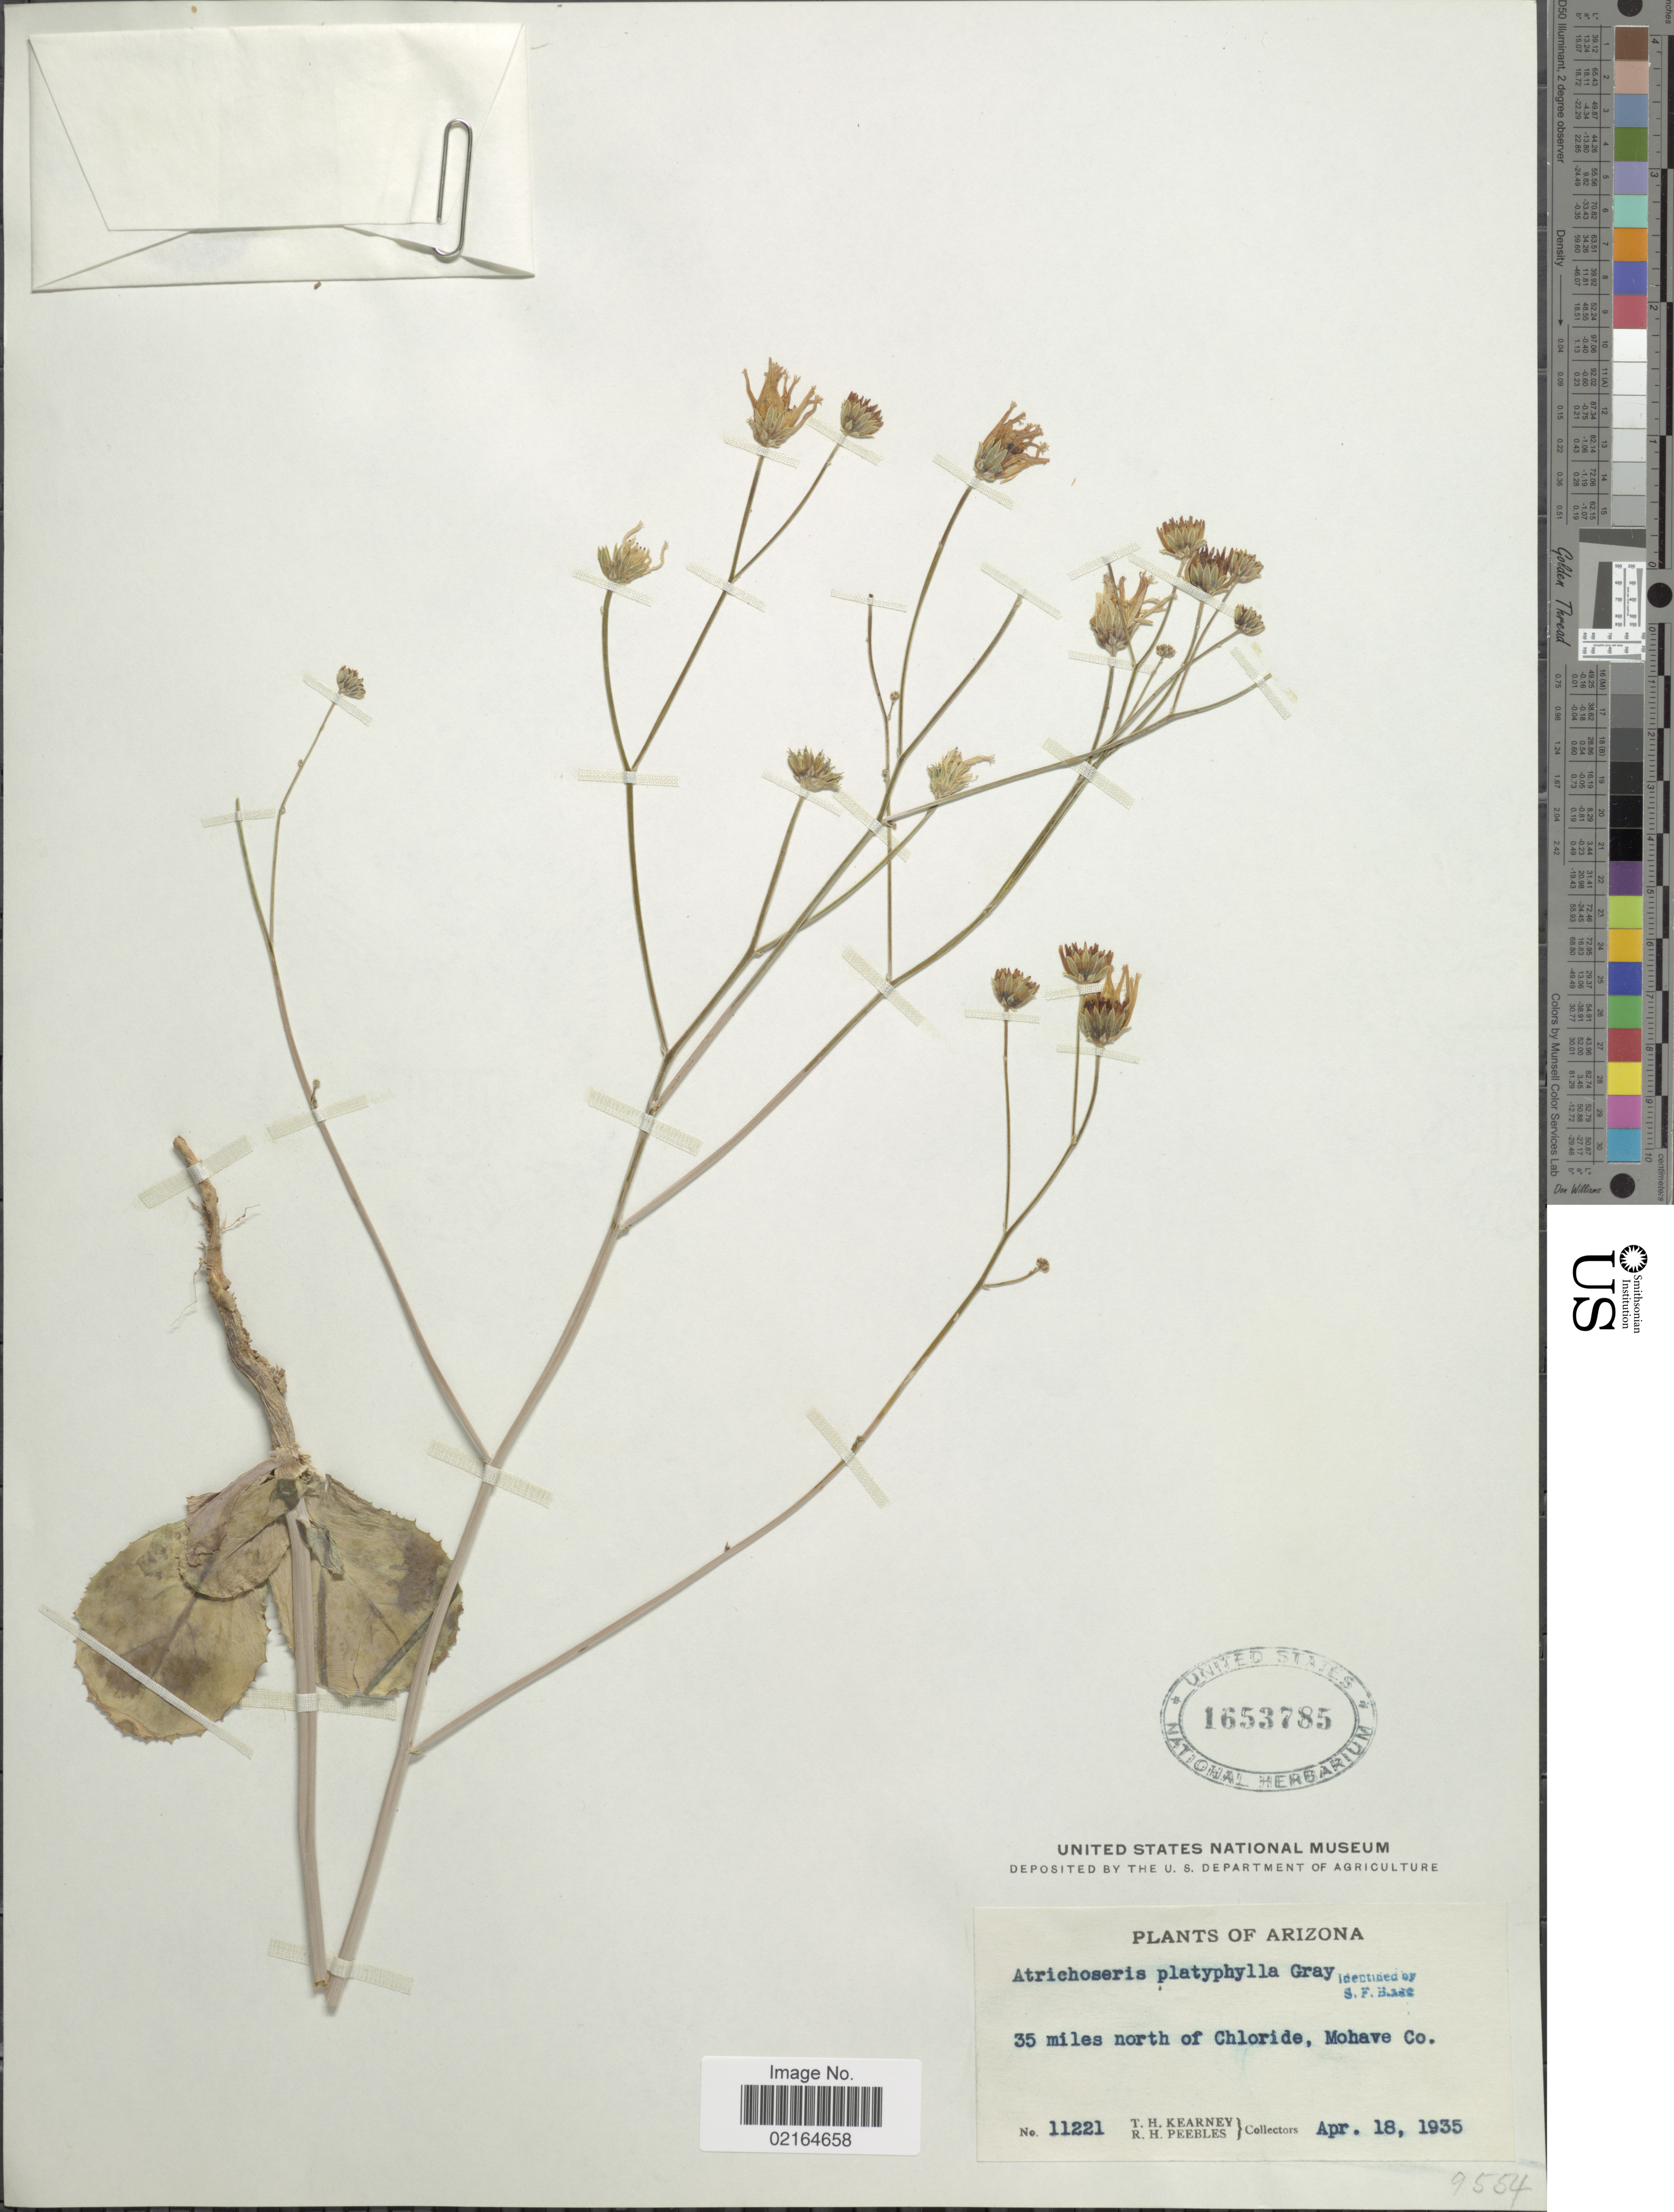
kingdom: Plantae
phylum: Tracheophyta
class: Magnoliopsida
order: Asterales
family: Asteraceae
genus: Atrichoseris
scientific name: Atrichoseris platyphylla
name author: A. Gray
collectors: T. H. Kearney & R. H. Peebles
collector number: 11221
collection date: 1935-04-18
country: United States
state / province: Arizona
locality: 35 miles north of Chloride, Mohave Co.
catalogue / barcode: US 1653785